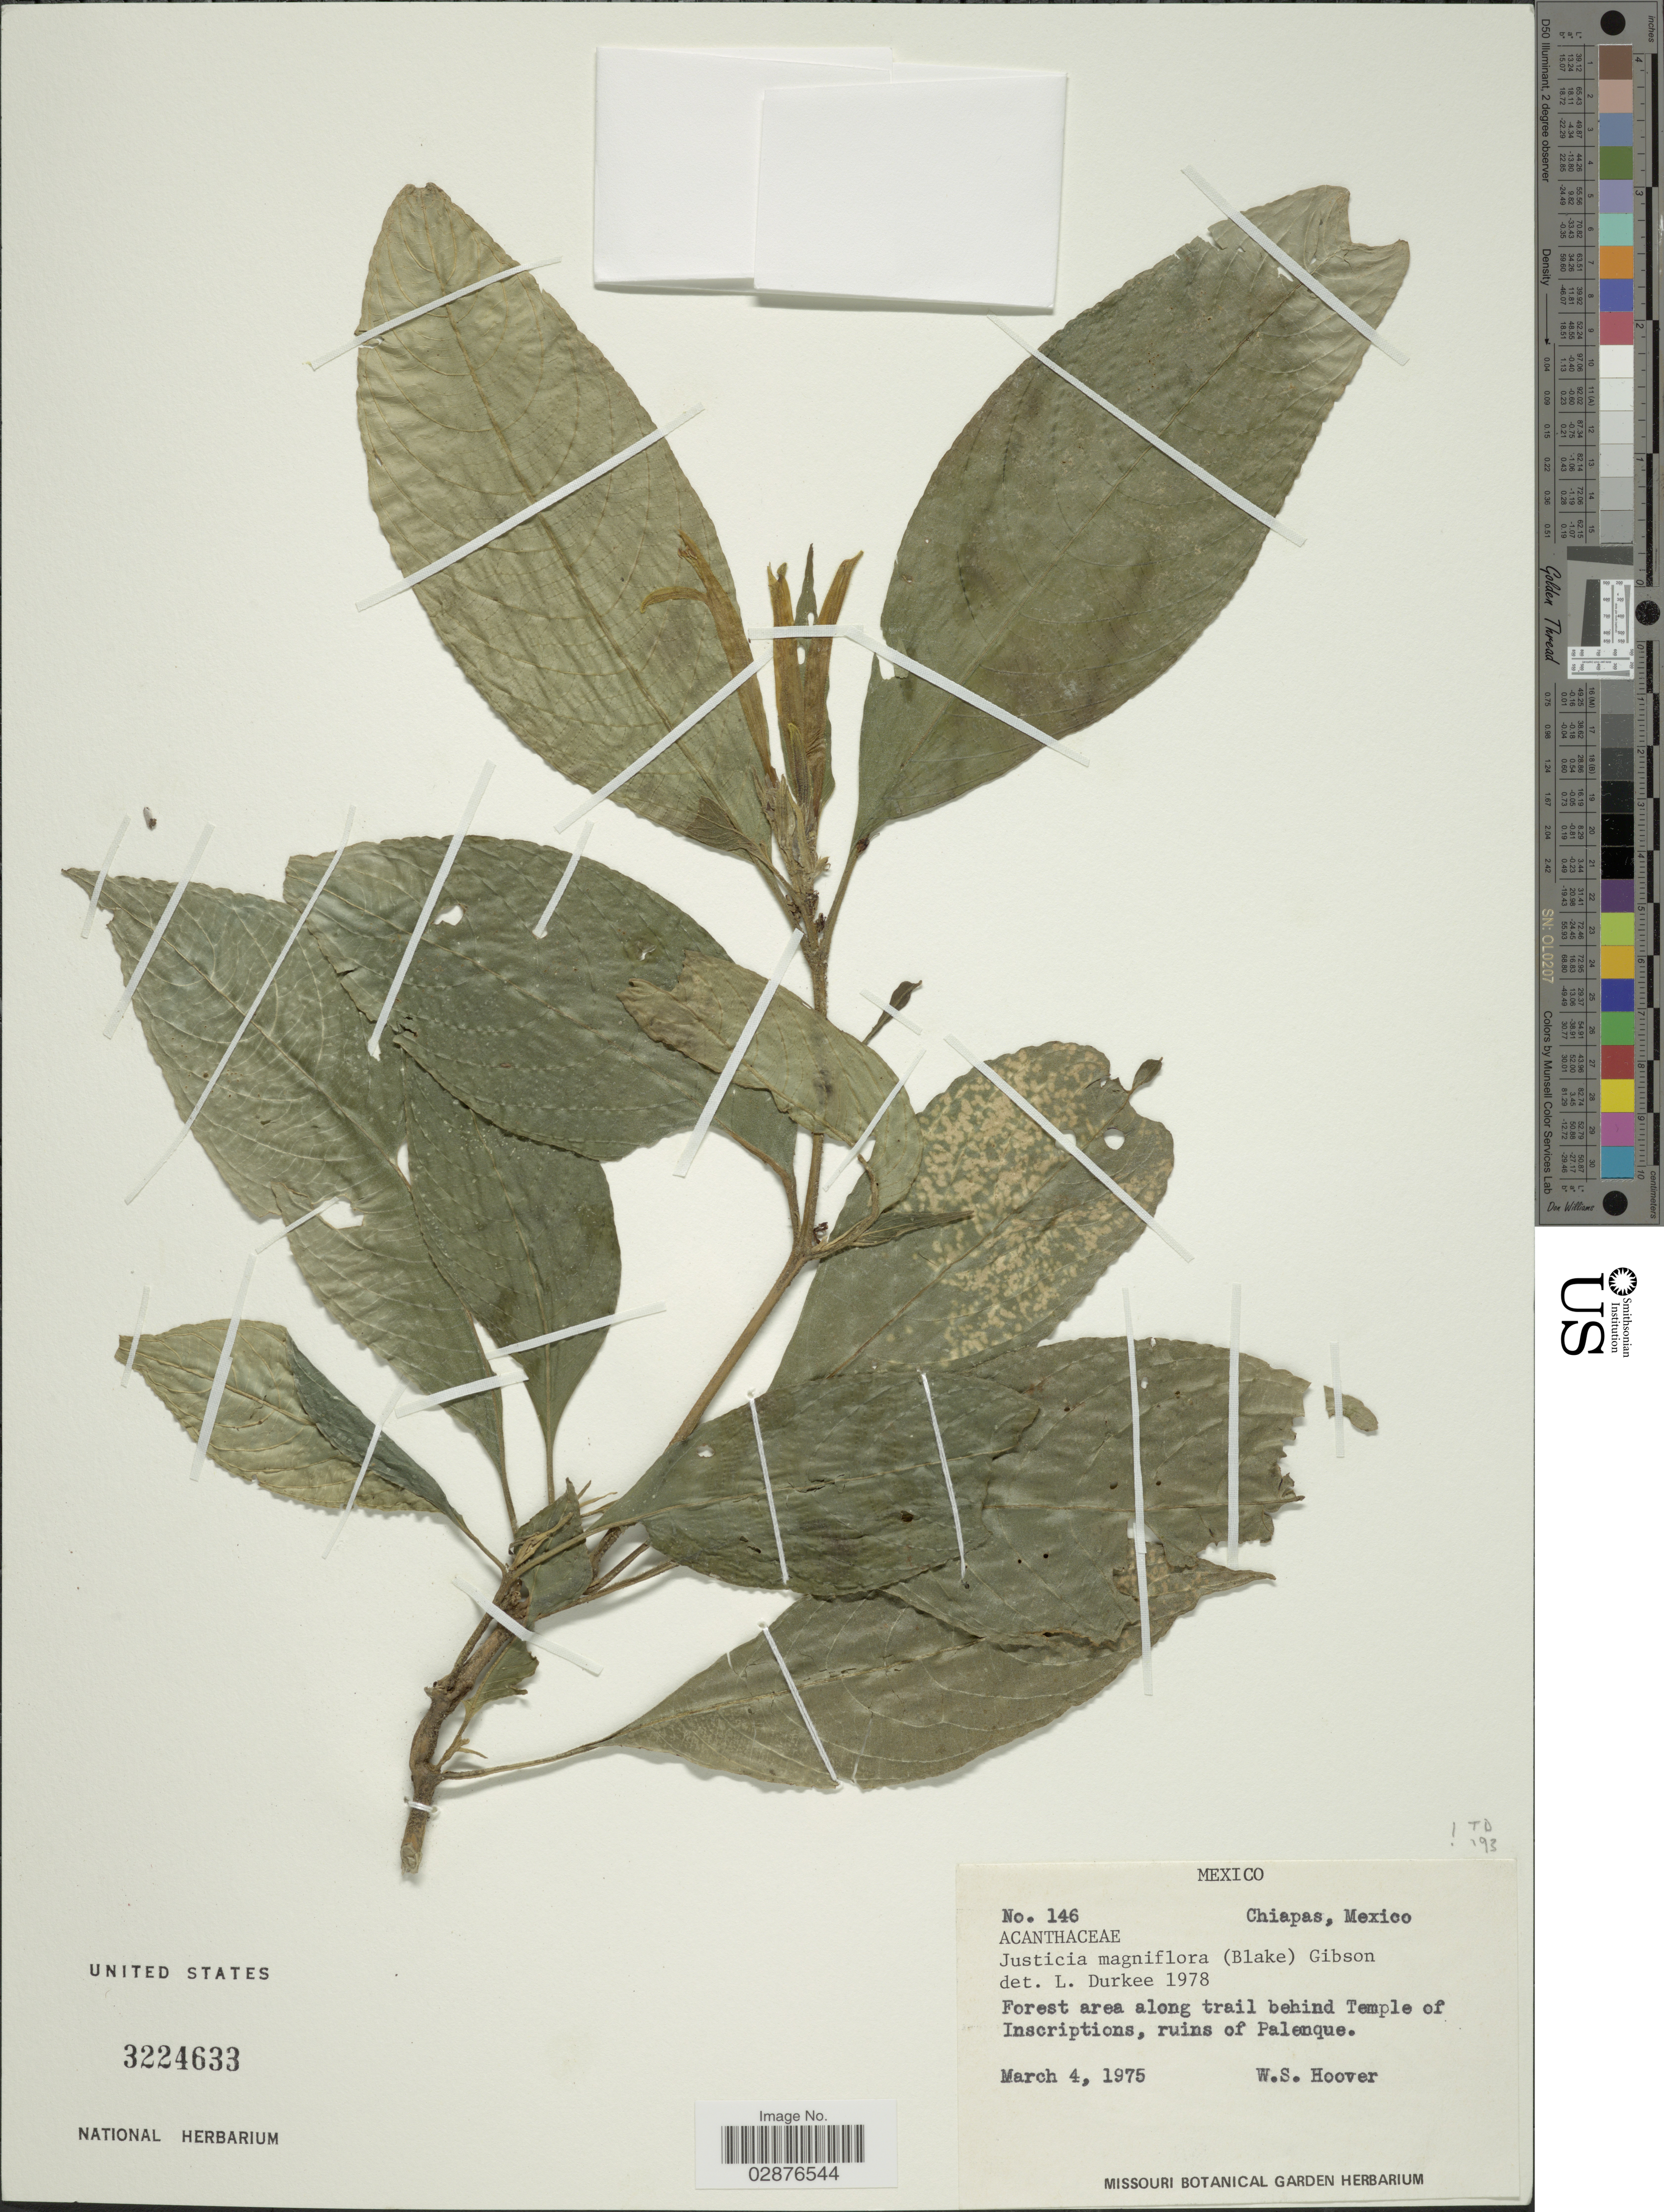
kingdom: Plantae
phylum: Tracheophyta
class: Magnoliopsida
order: Lamiales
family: Acanthaceae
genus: Justicia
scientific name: Justicia magniflora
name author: (S.F. Blake) D.N. Gibson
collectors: W. S. Hoover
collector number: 146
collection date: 1975-03-04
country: Mexico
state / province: Chiapas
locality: Forest area along trail behind Temple of Inscriptions, ruins of Palenque.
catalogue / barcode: US 3224633